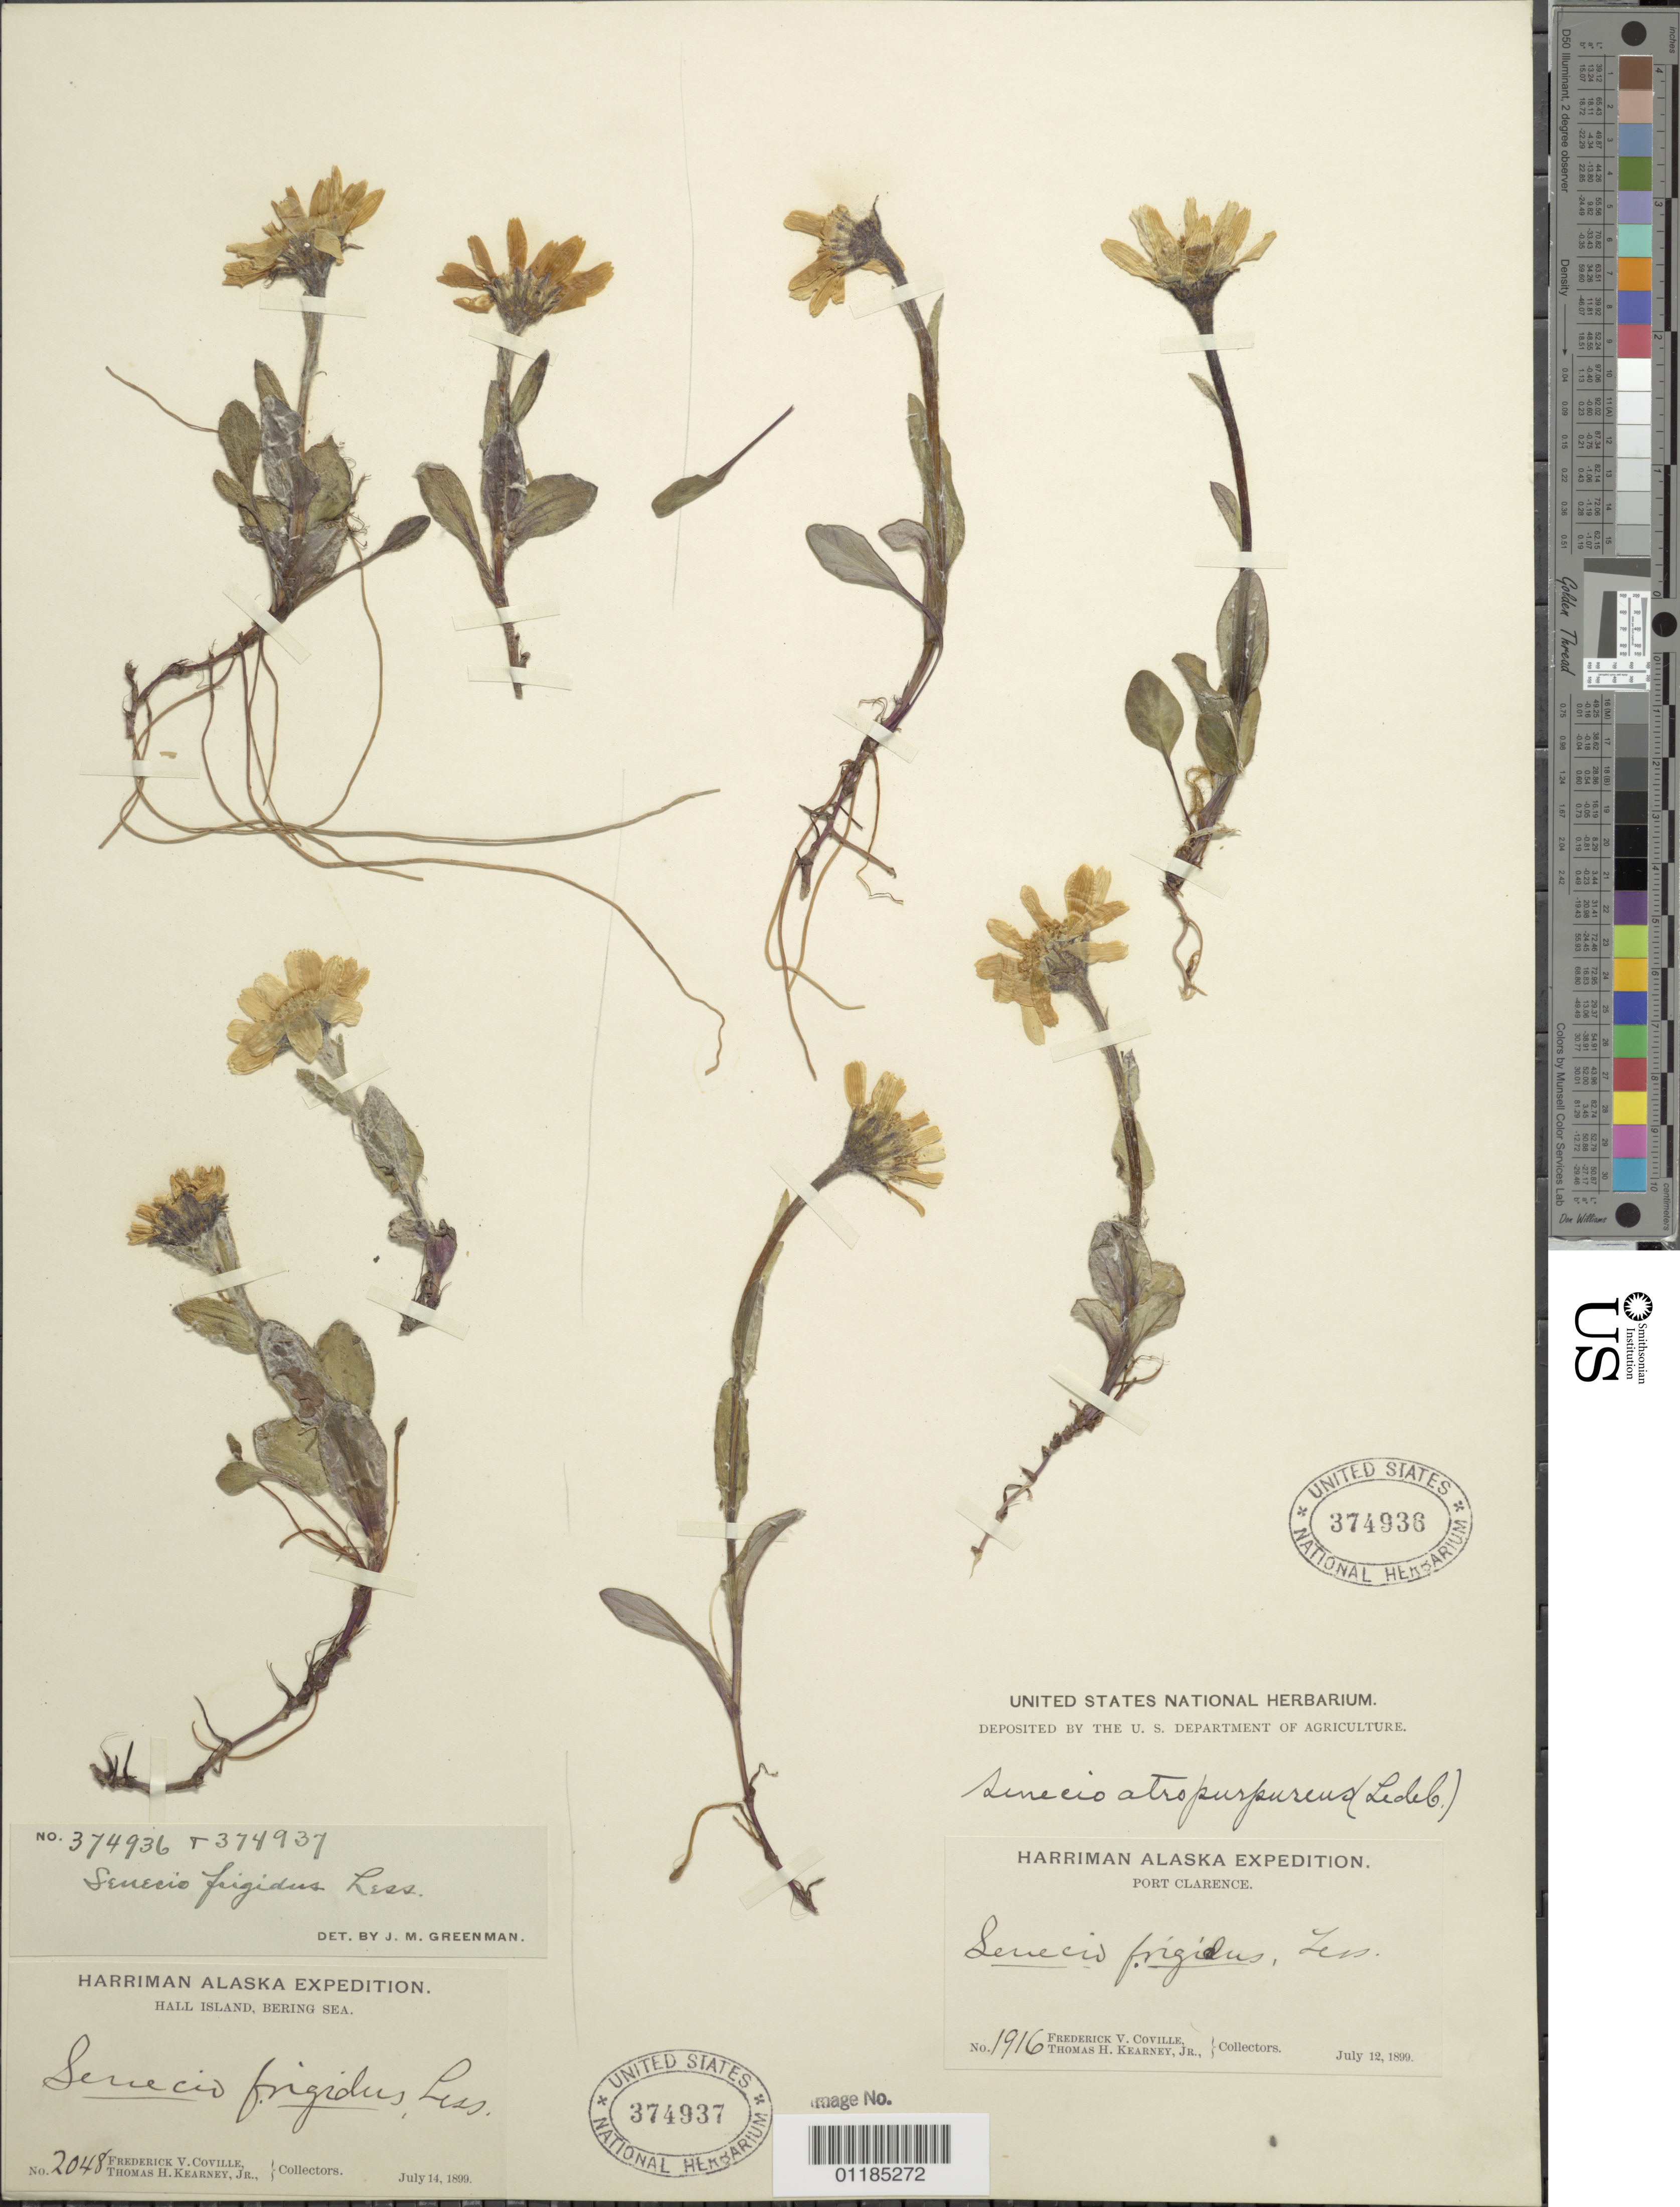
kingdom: Plantae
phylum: Tracheophyta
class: Magnoliopsida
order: Asterales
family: Asteraceae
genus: Tephroseris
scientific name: Tephroseris frigida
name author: (Richardson) Holub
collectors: F. V. Coville & T. H. Kearney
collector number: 2048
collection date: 1899-07-14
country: United States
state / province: Alaska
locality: Hall Island, Bering Sea.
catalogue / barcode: US 374937